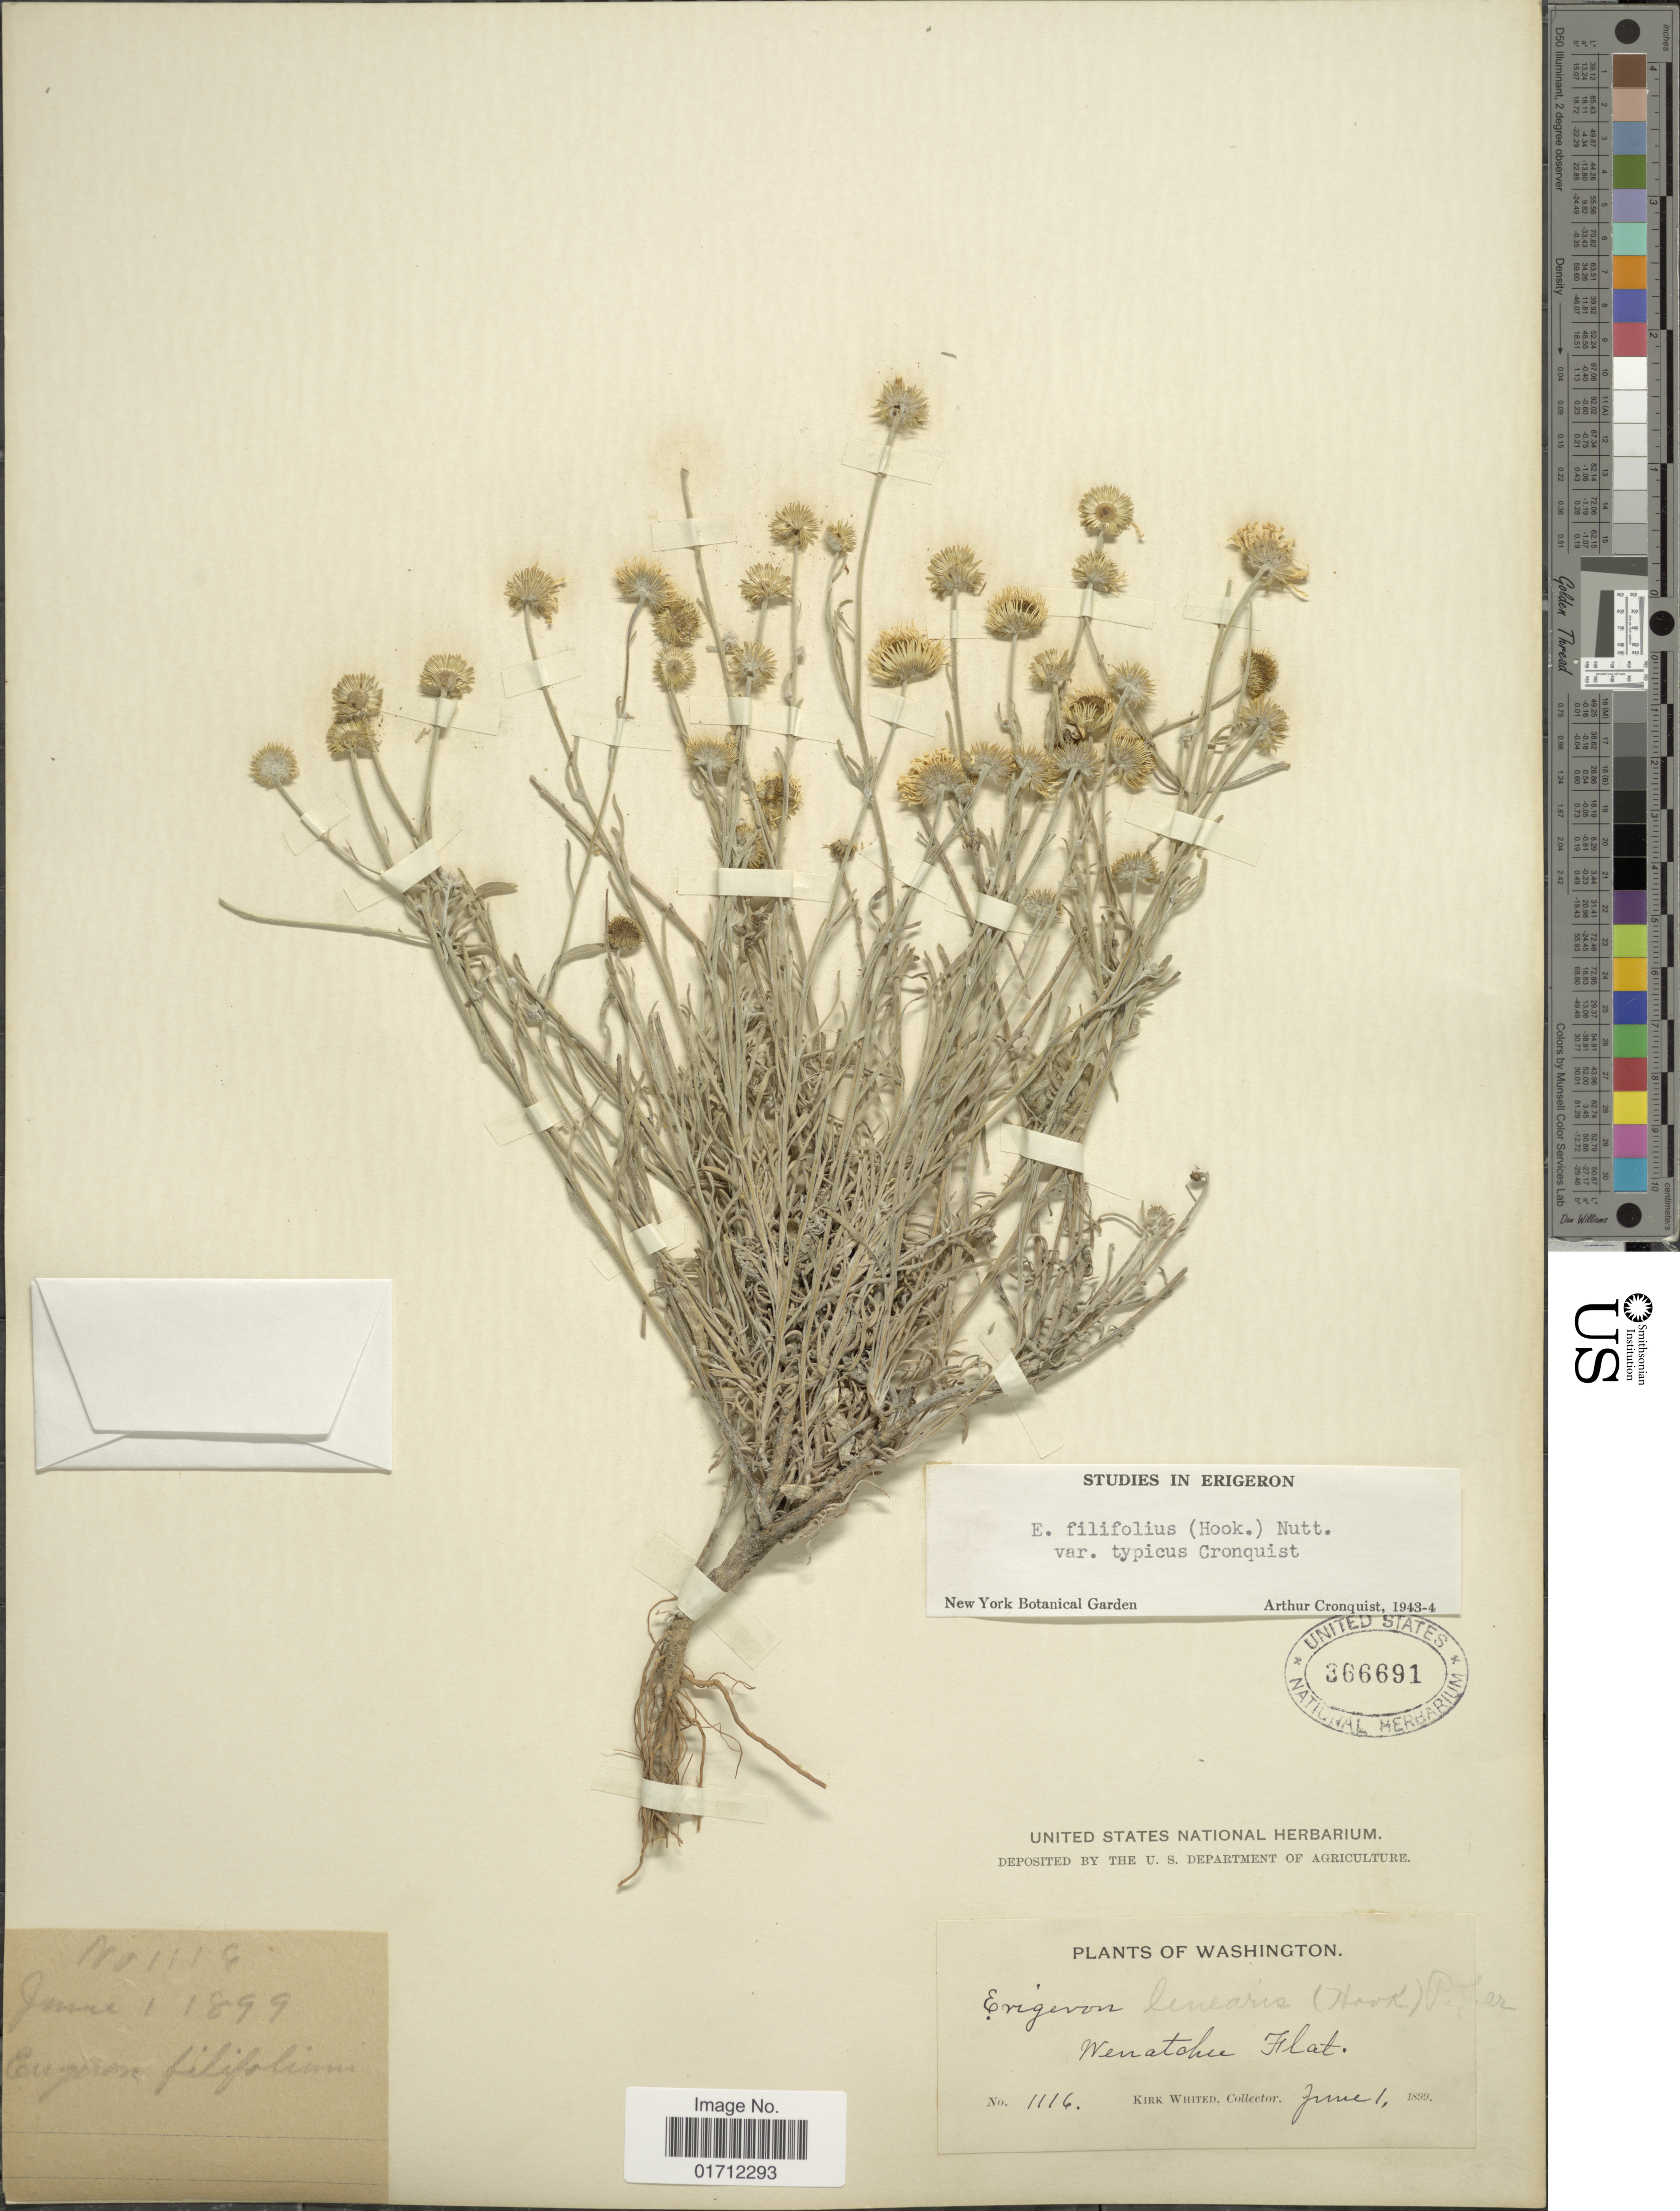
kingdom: Plantae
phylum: Tracheophyta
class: Magnoliopsida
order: Asterales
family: Asteraceae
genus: Erigeron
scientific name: Erigeron filifolius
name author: (Hook.) Nutt.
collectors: K. Whited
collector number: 1116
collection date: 1899-06-01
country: United States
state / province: Washington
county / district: Chelan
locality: Wenatchee Flat.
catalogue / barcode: US 366691